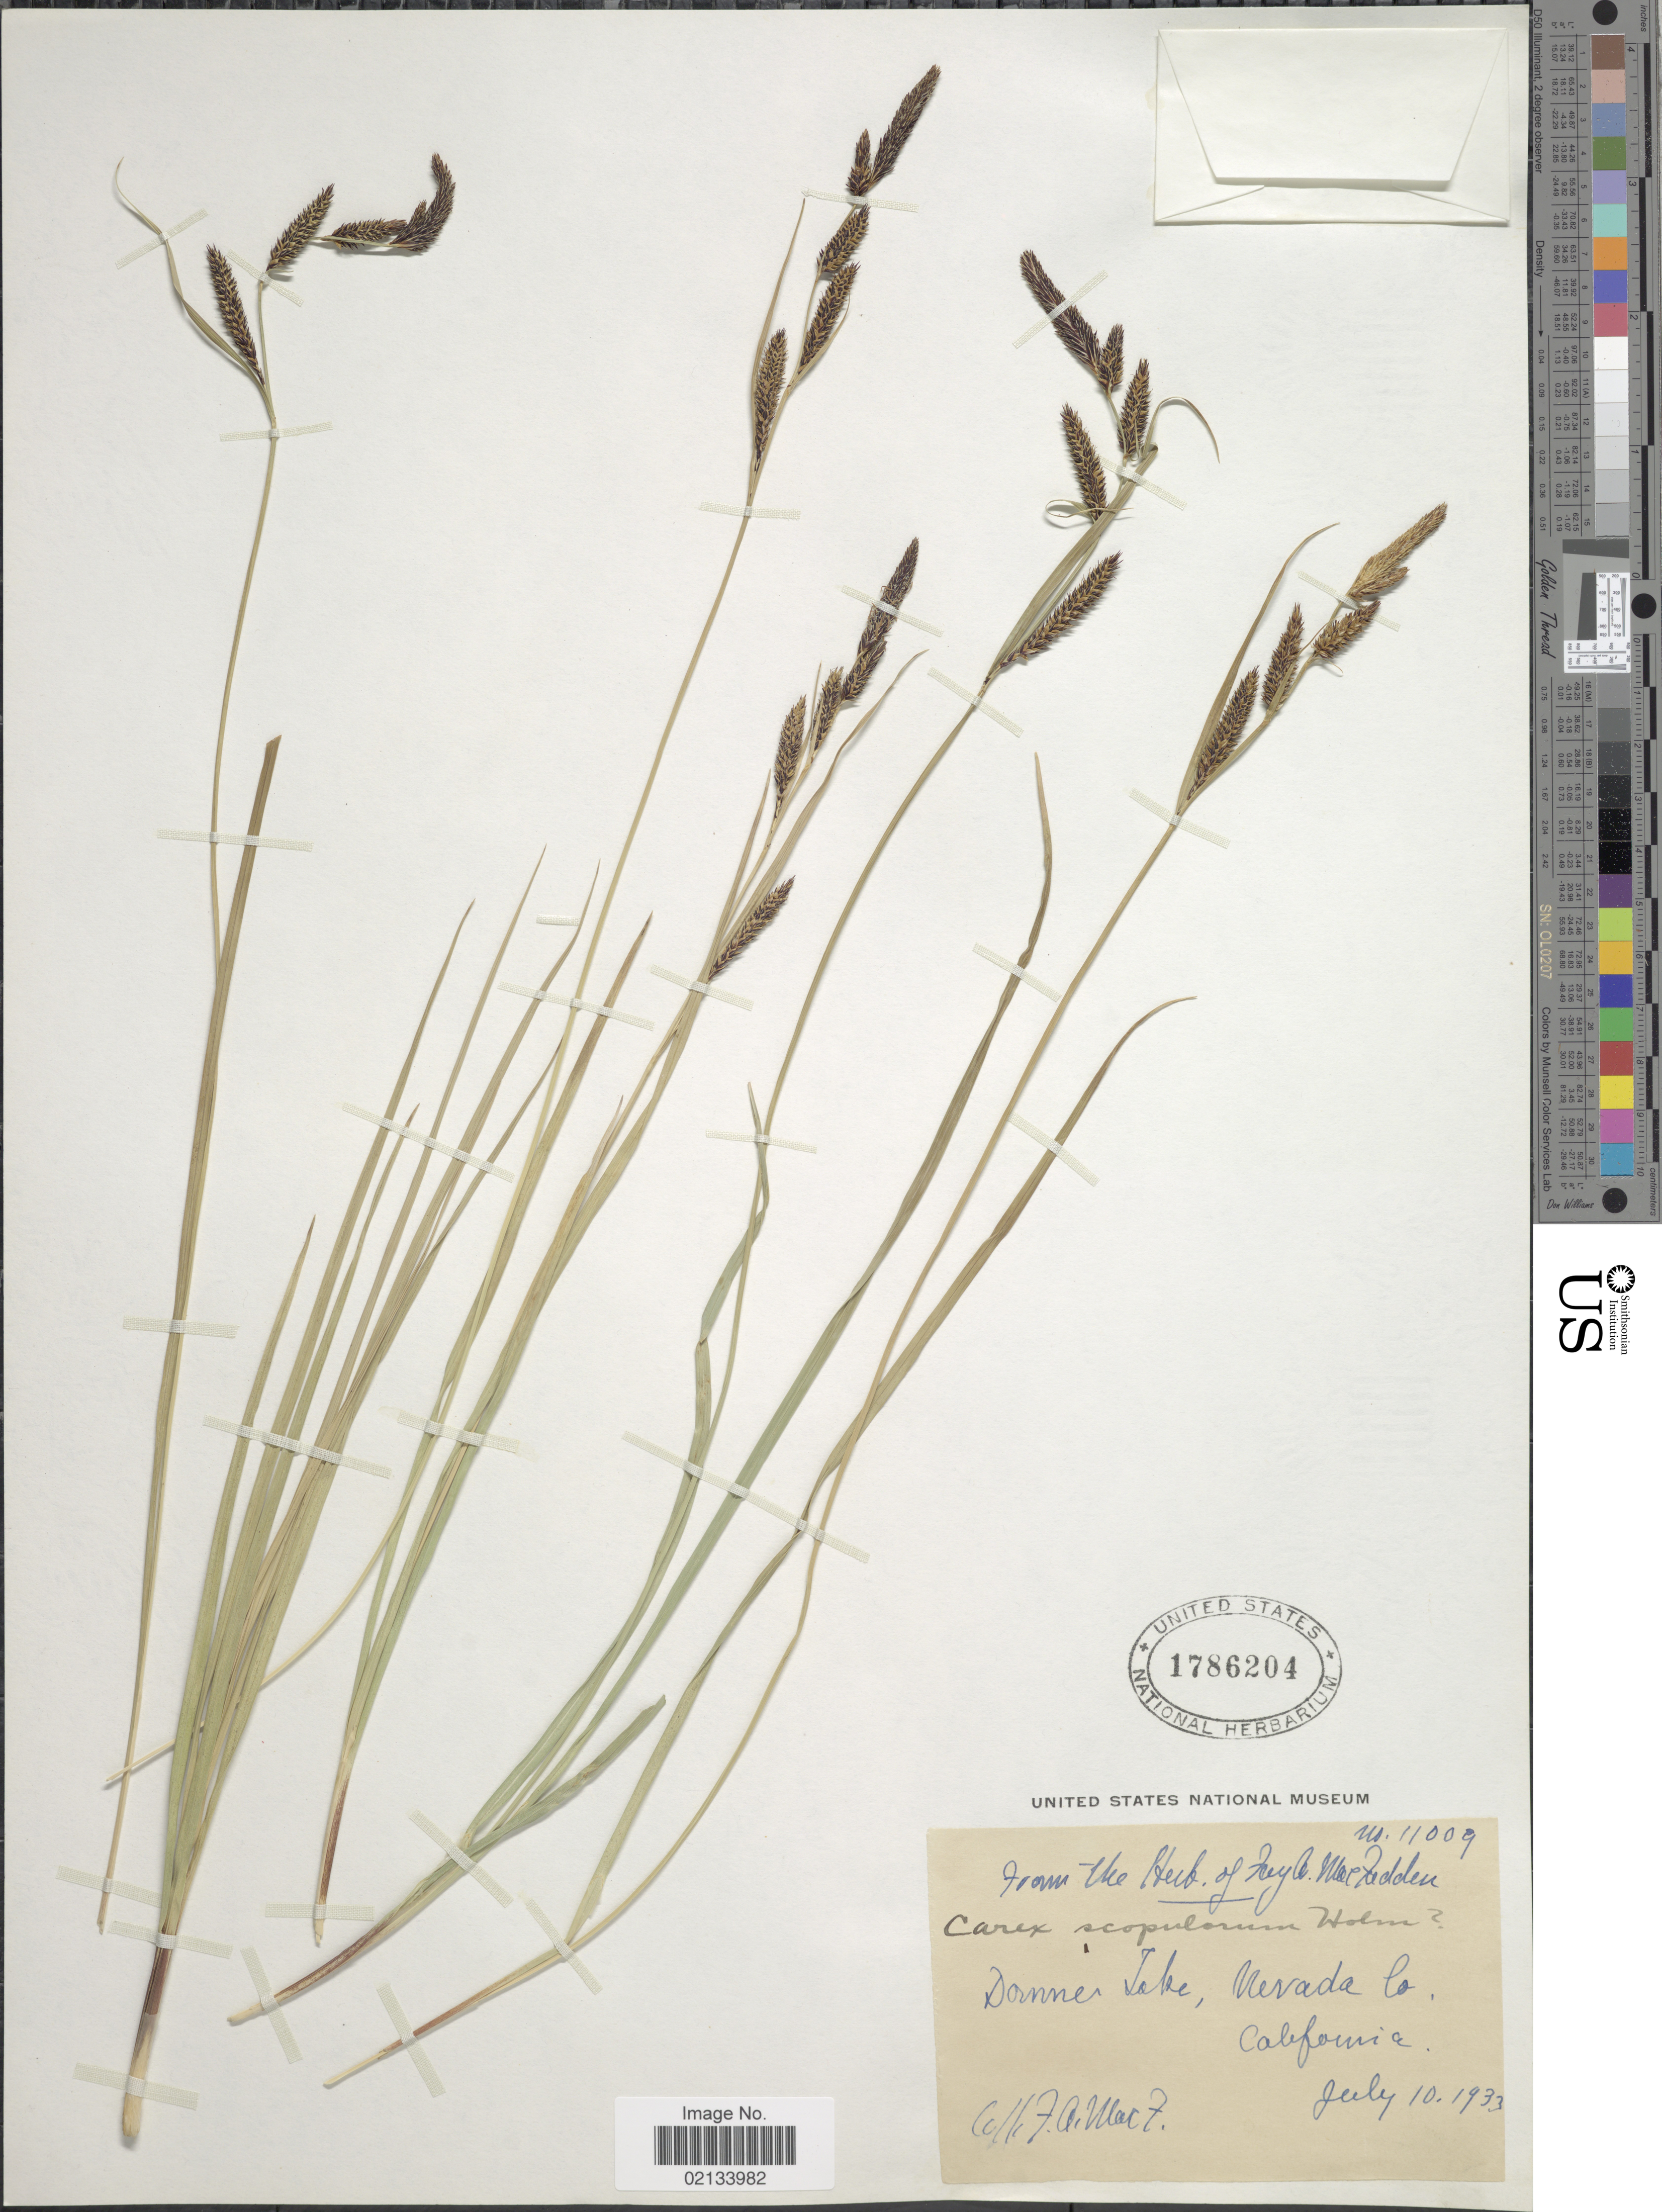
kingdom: Plantae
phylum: Tracheophyta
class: Liliopsida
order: Poales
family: Cyperaceae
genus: Carex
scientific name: Carex scopulorum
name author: Holm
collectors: F. MacFadden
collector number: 11009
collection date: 1933-07-10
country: United States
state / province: California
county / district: Nevada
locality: Donner Lake, Nevada Co.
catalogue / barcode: US 1786204